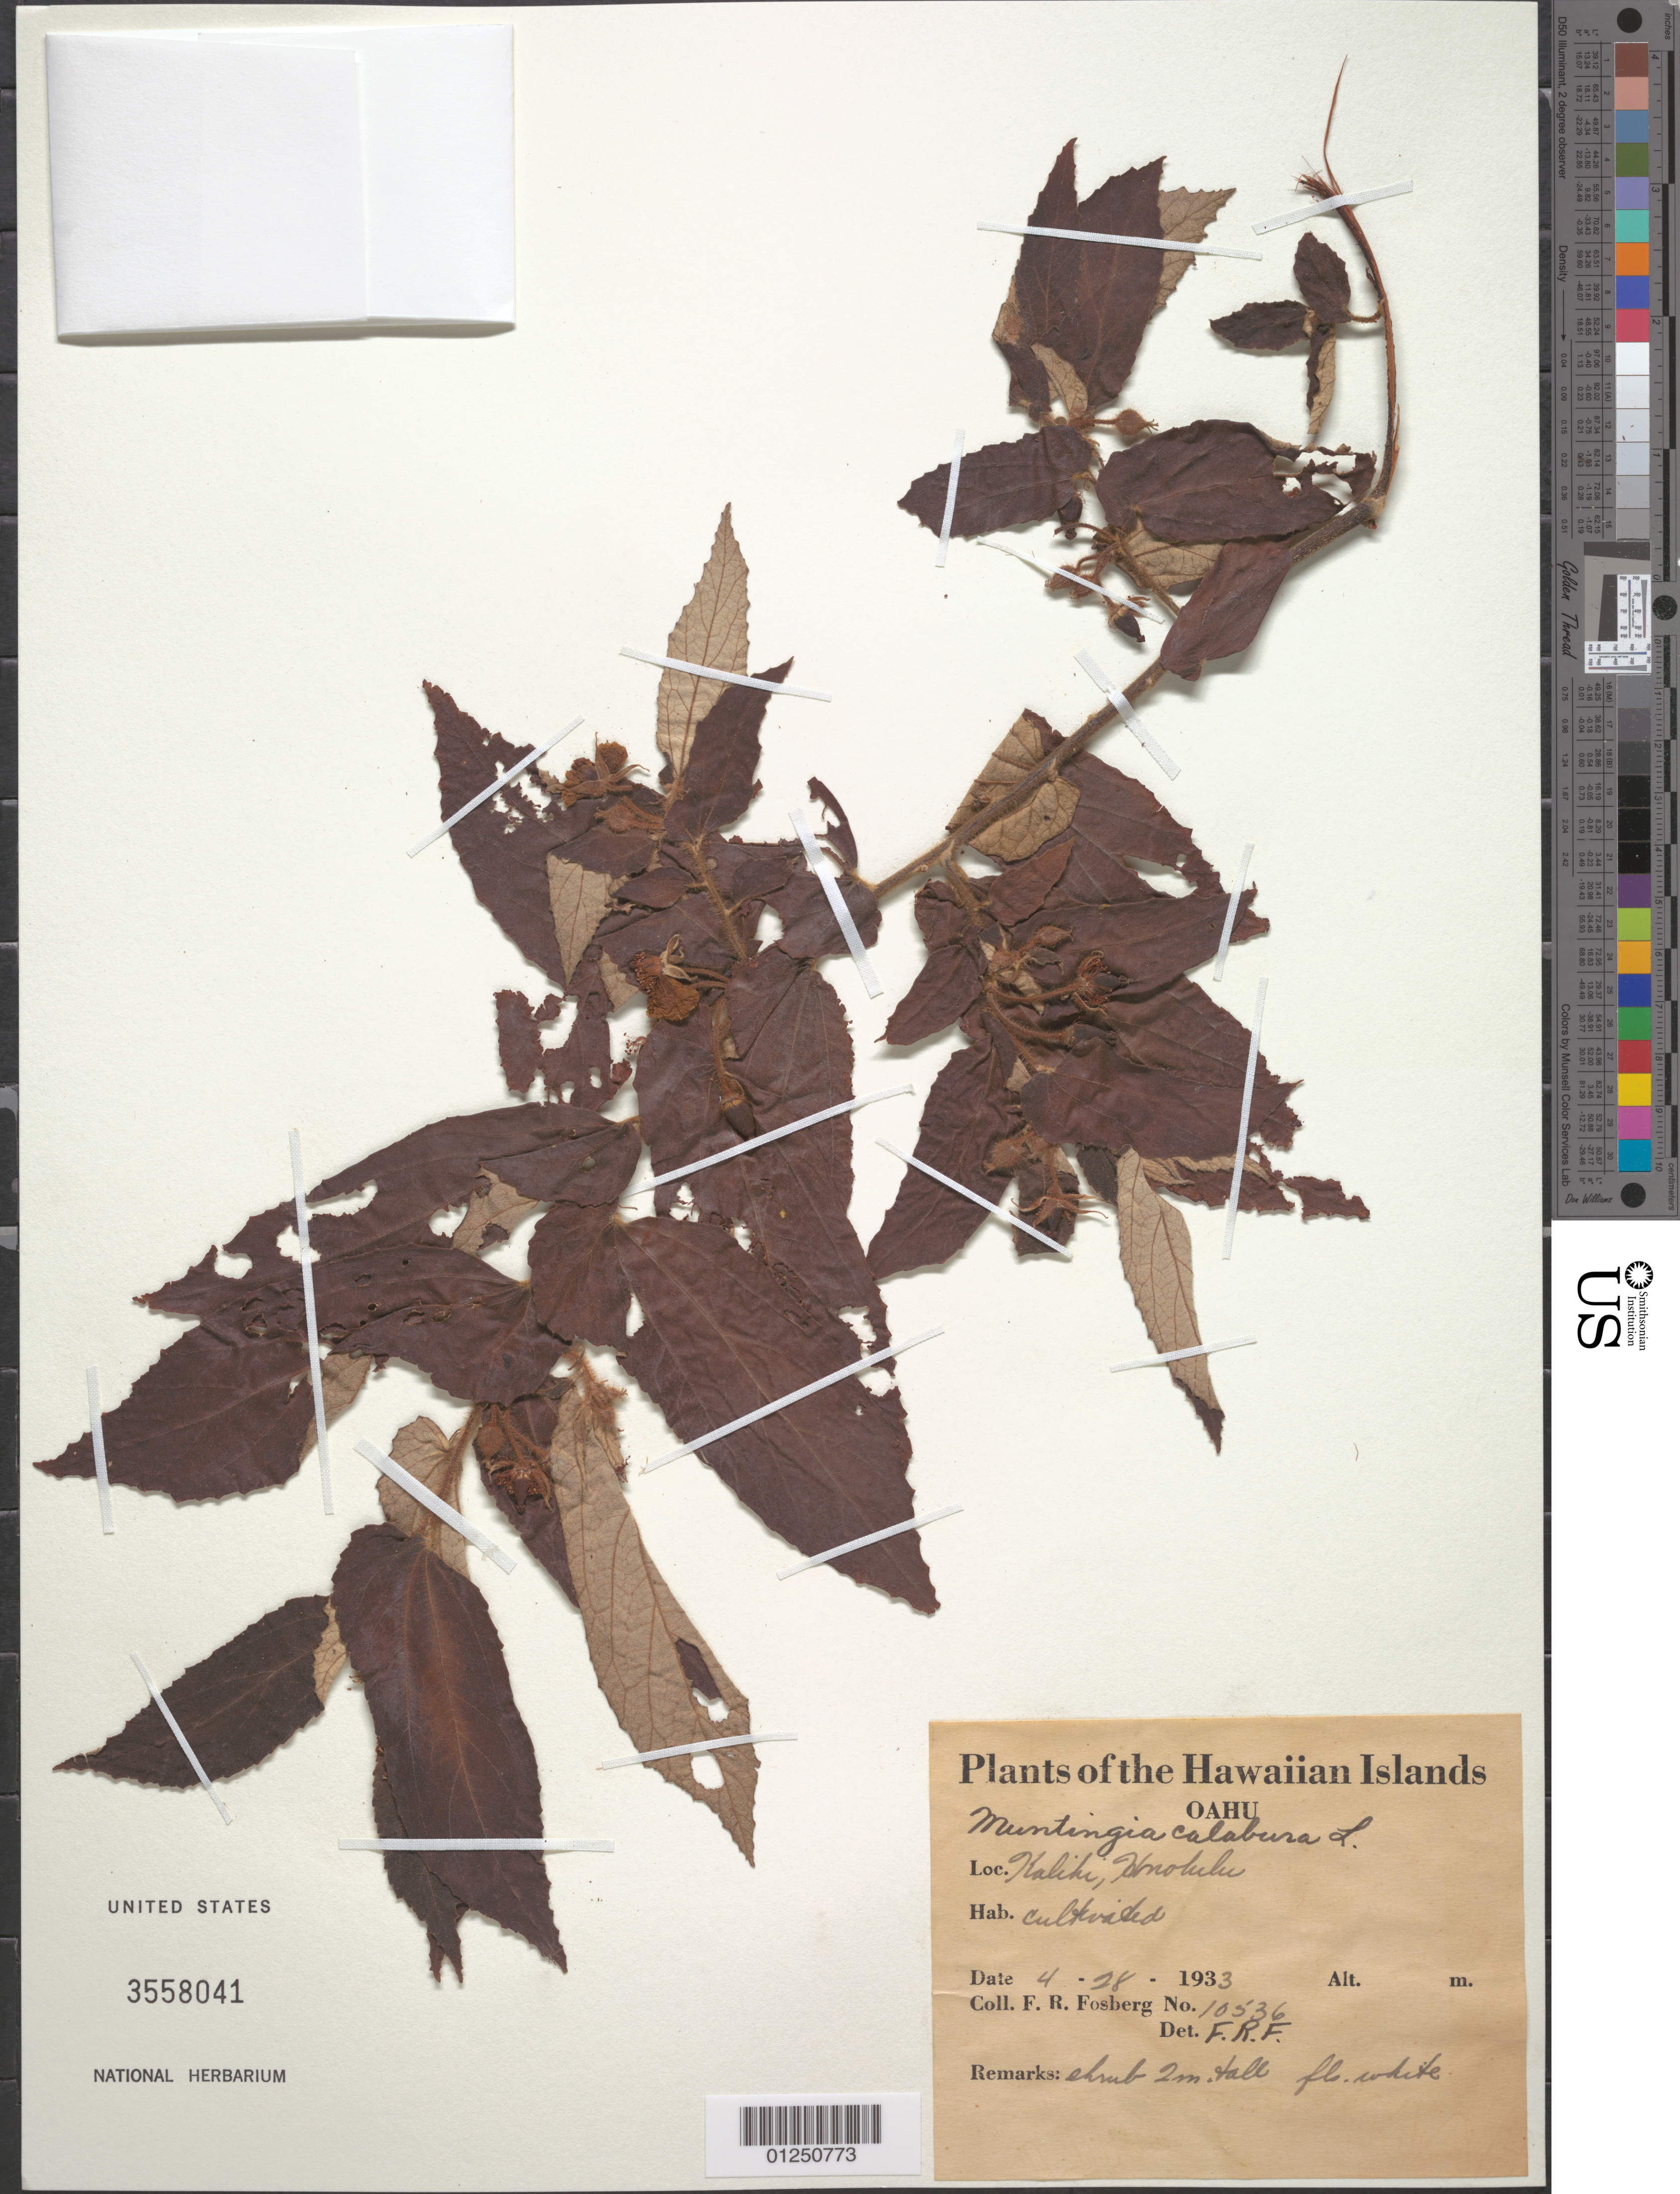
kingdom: Plantae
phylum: Tracheophyta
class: Magnoliopsida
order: Malvales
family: Muntingiaceae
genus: Muntingia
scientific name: Muntingia calabura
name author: L.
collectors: F. R. Fosberg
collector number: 10536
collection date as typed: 28 Apr 1933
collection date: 1933-04-28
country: United States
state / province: Hawaii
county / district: Honolulu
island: Oahu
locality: Kaliki, Honolulu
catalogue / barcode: US 3558041